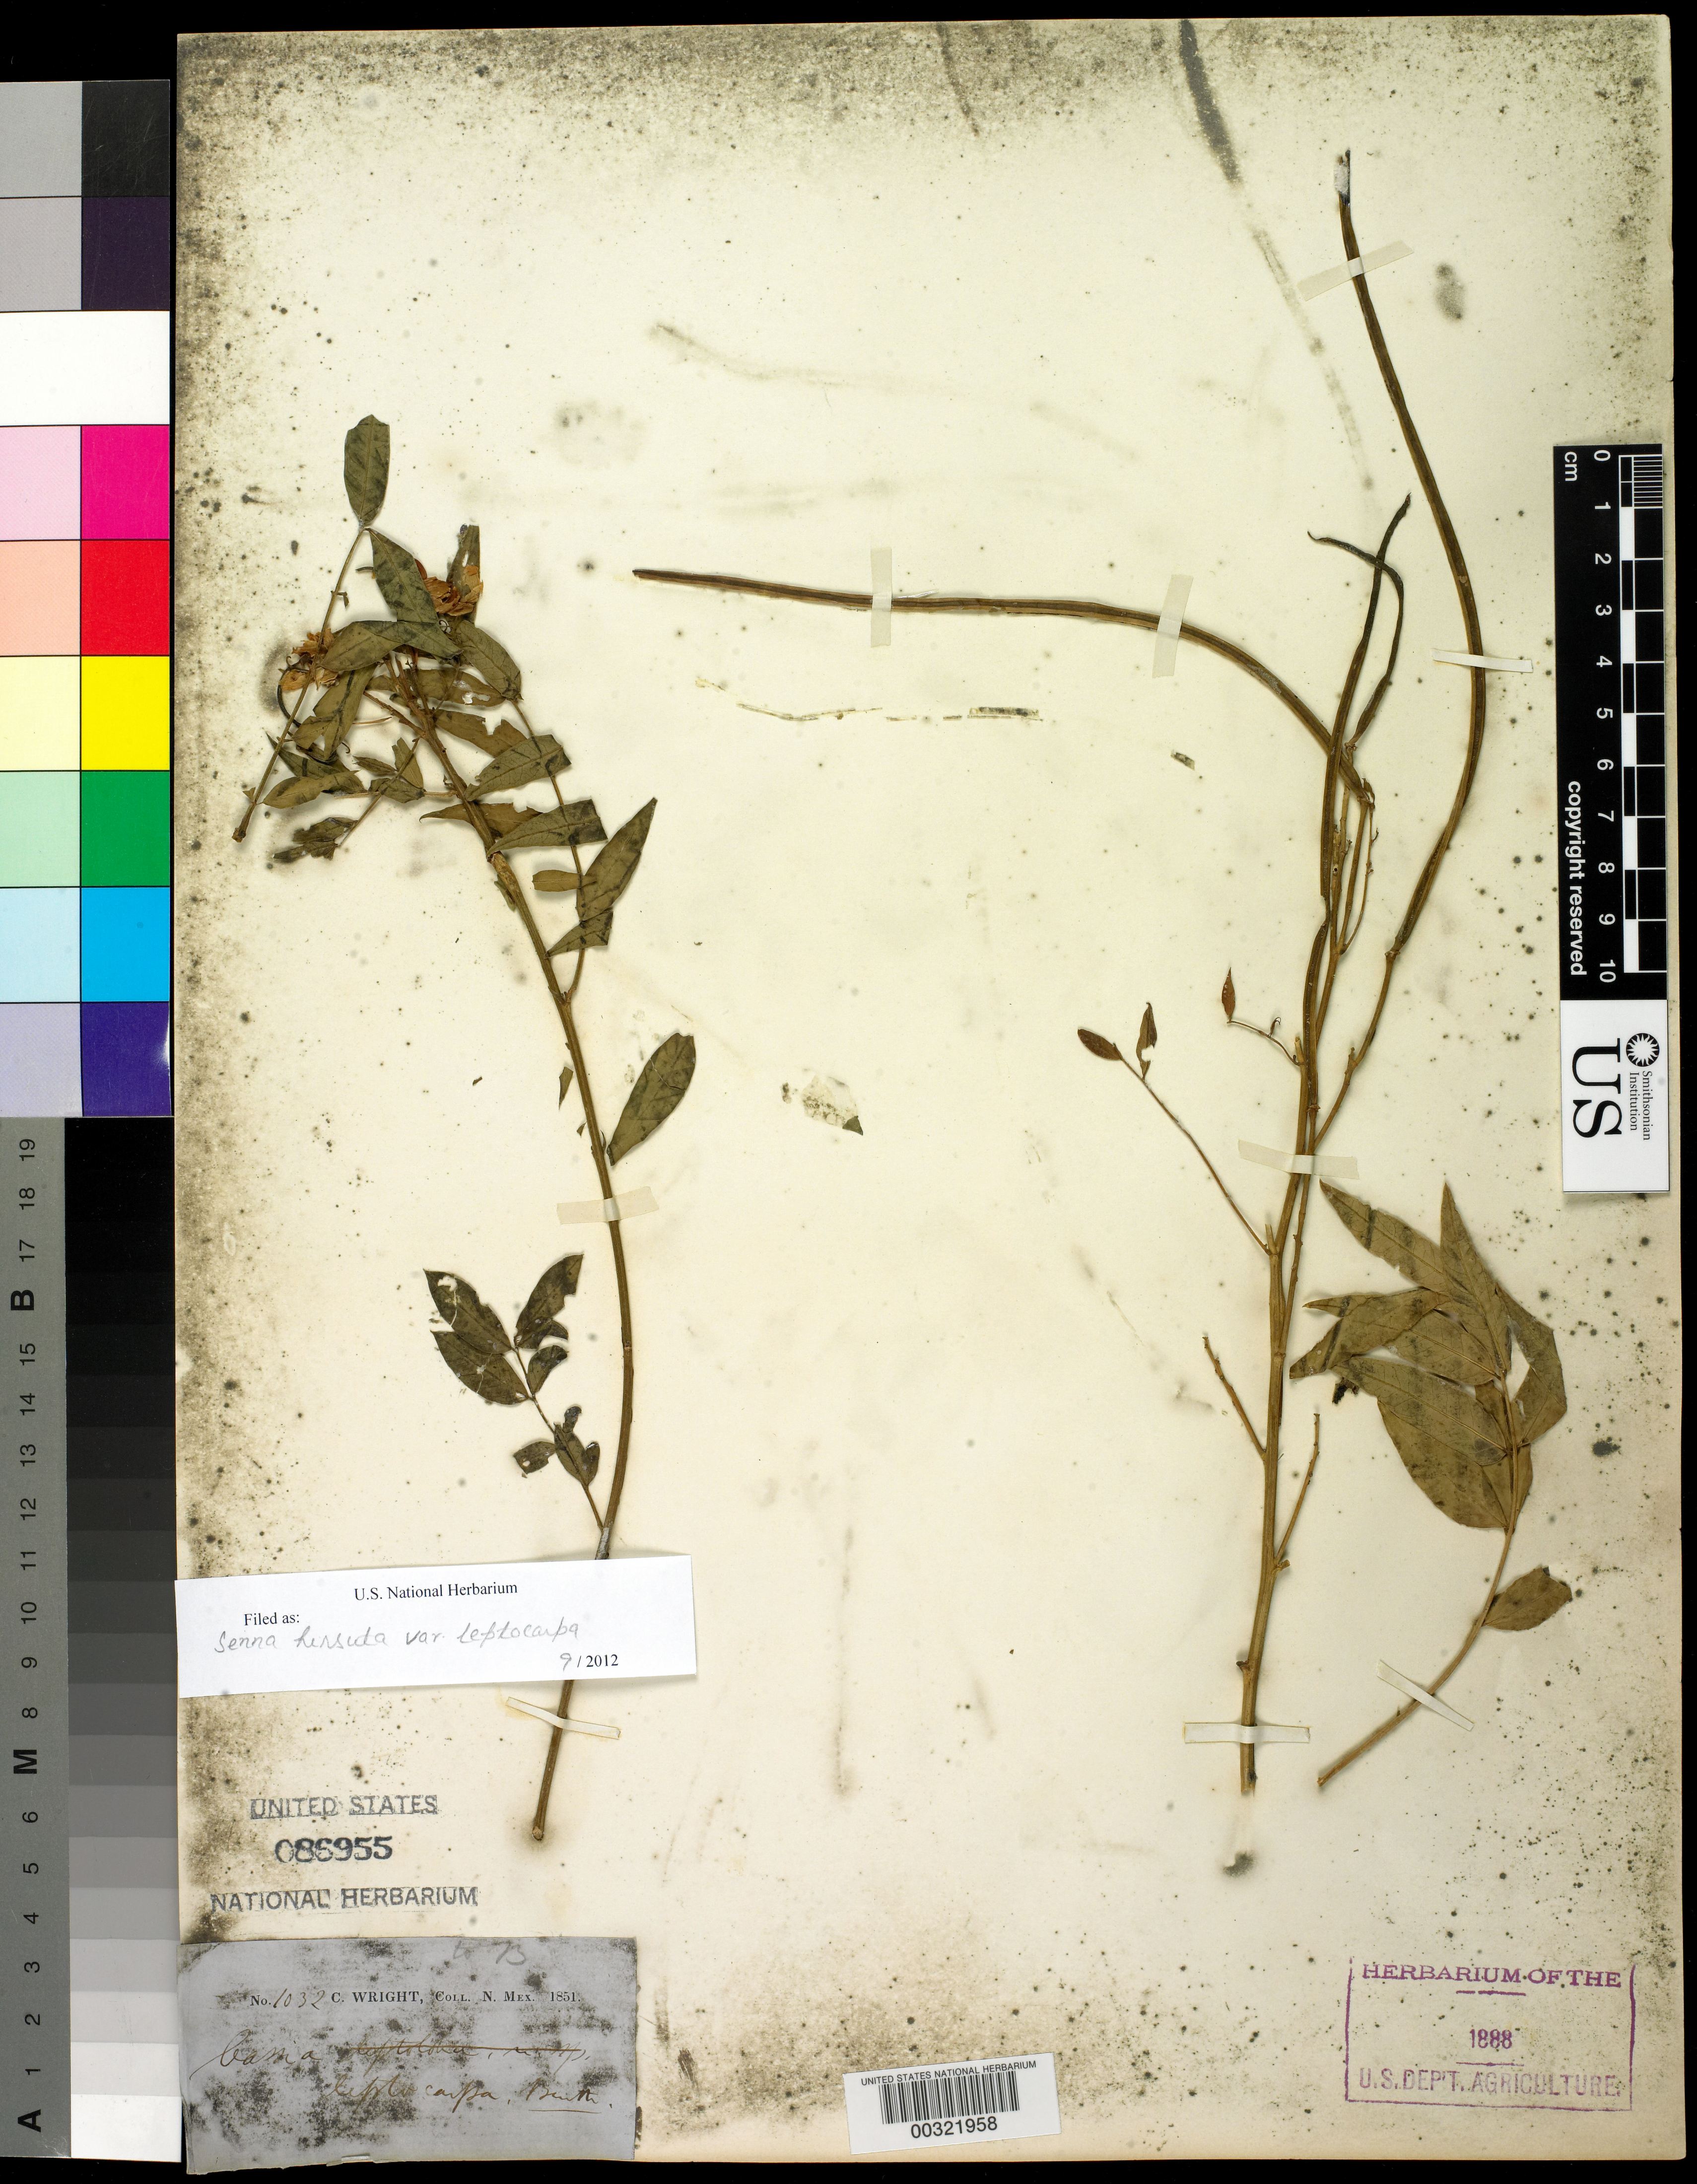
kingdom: Plantae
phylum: Tracheophyta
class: Magnoliopsida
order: Fabales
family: Fabaceae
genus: Senna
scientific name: Senna hirsuta var. leptocarpa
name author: (Benth.) H.S. Irwin & Barneby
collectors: C. Wright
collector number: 1032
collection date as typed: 1851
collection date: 1851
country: United States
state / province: New Mexico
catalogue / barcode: US 86955